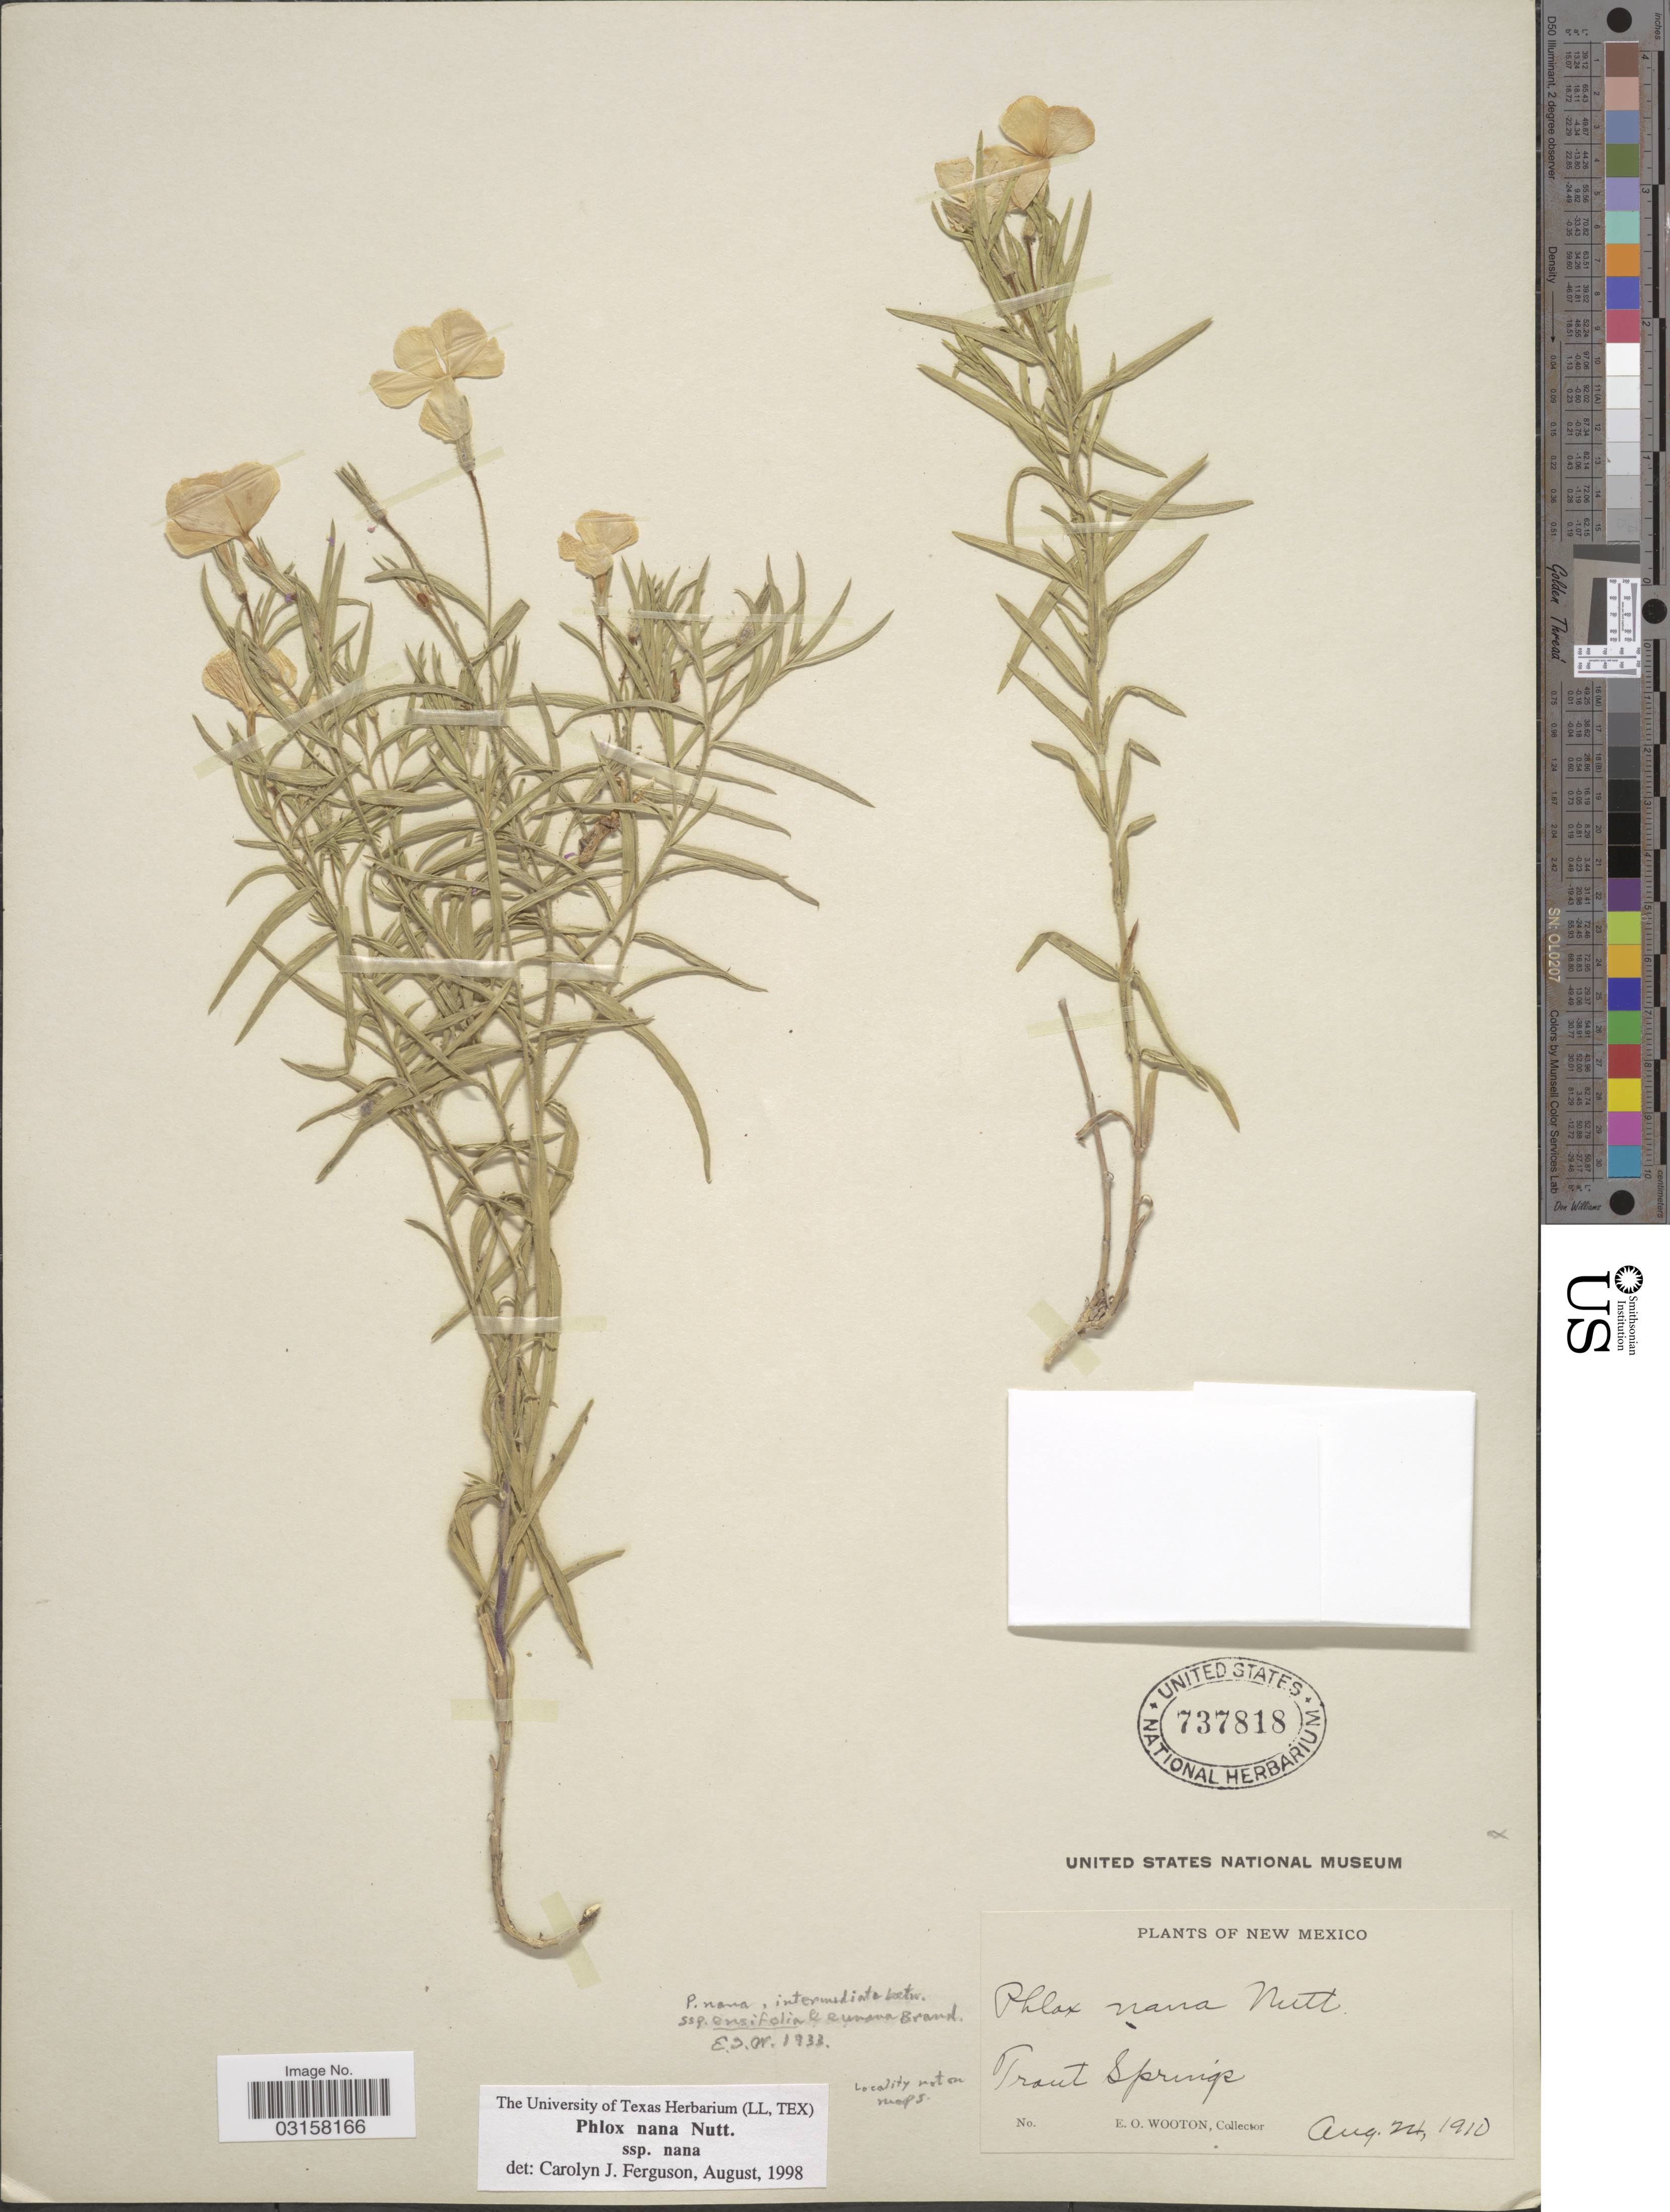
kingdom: Plantae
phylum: Tracheophyta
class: Magnoliopsida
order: Ericales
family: Polemoniaceae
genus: Phlox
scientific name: Phlox nana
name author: Nutt.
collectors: E. O. Wooton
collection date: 1910-08-24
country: United States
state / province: New Mexico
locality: Trout Springs.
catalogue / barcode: US 737818